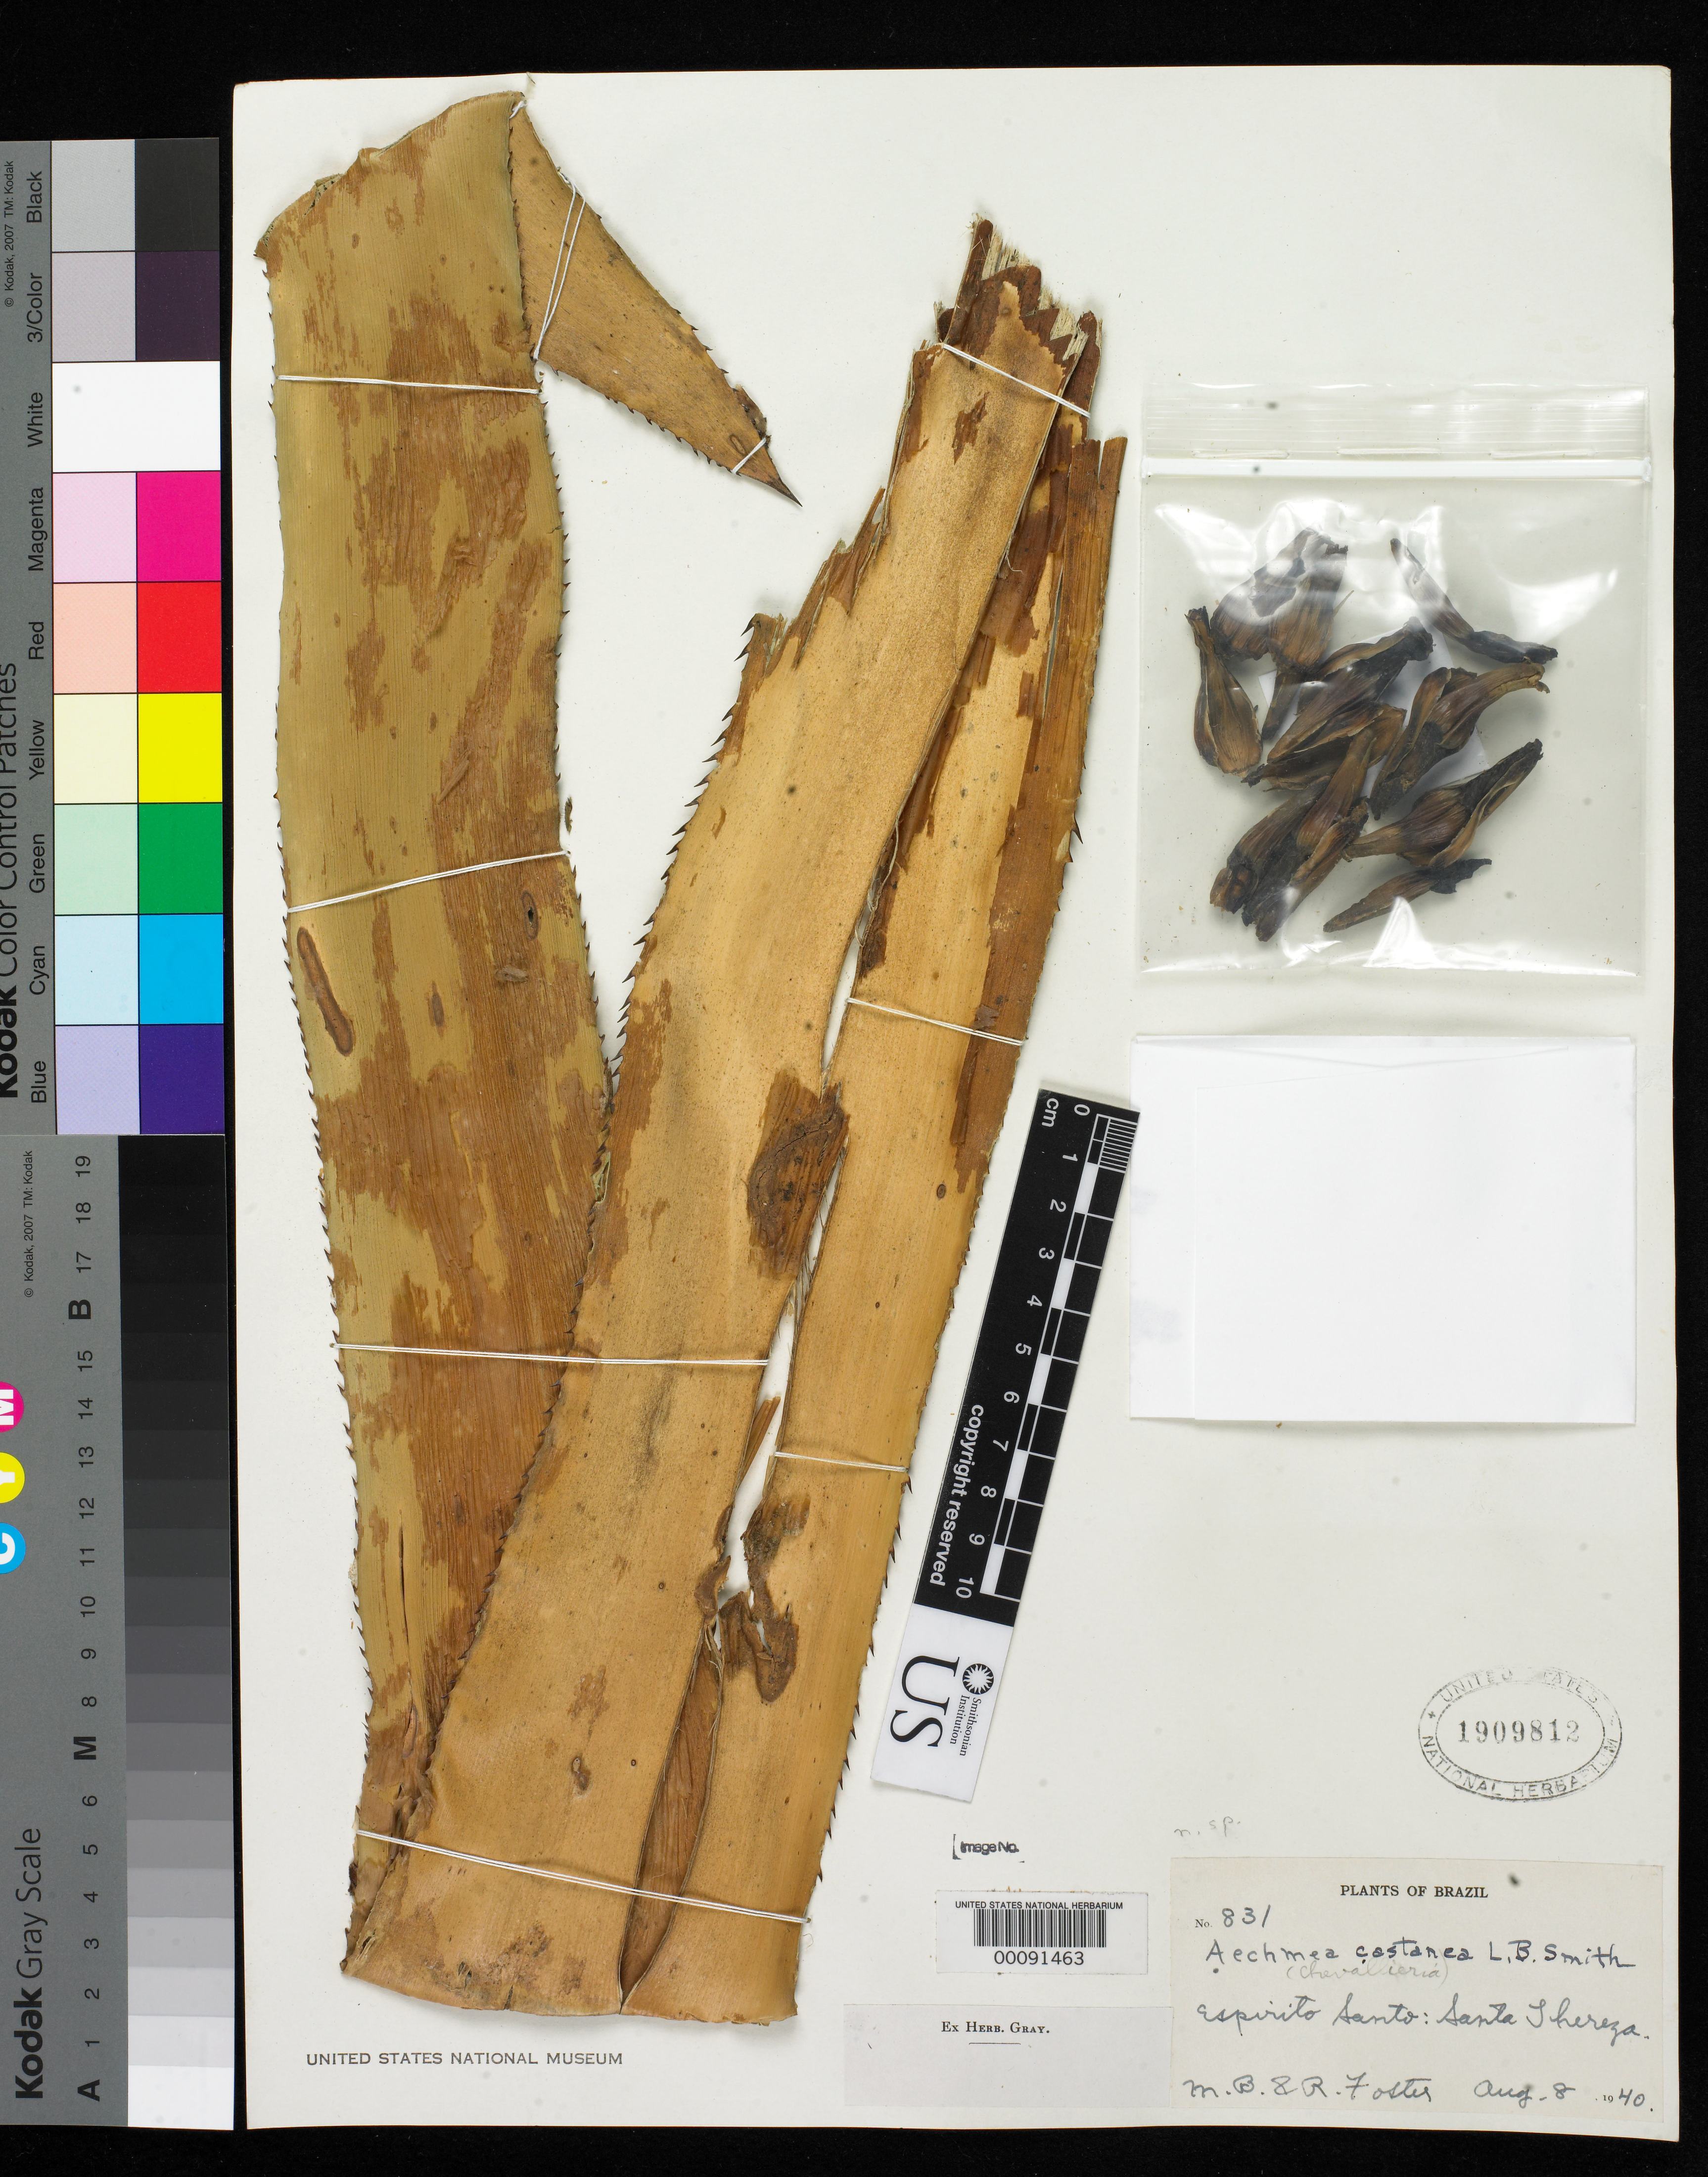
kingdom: Plantae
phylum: Tracheophyta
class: Liliopsida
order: Poales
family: Bromeliaceae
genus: Aechmea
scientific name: Aechmea castanea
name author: L.B. Sm.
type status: Isotype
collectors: M. B. Foster & R. C. Foster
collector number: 831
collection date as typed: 08 Aug 1940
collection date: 1940-08-08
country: Brazil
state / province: Espírito Santo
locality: Santa Teresa.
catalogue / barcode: US 1909812